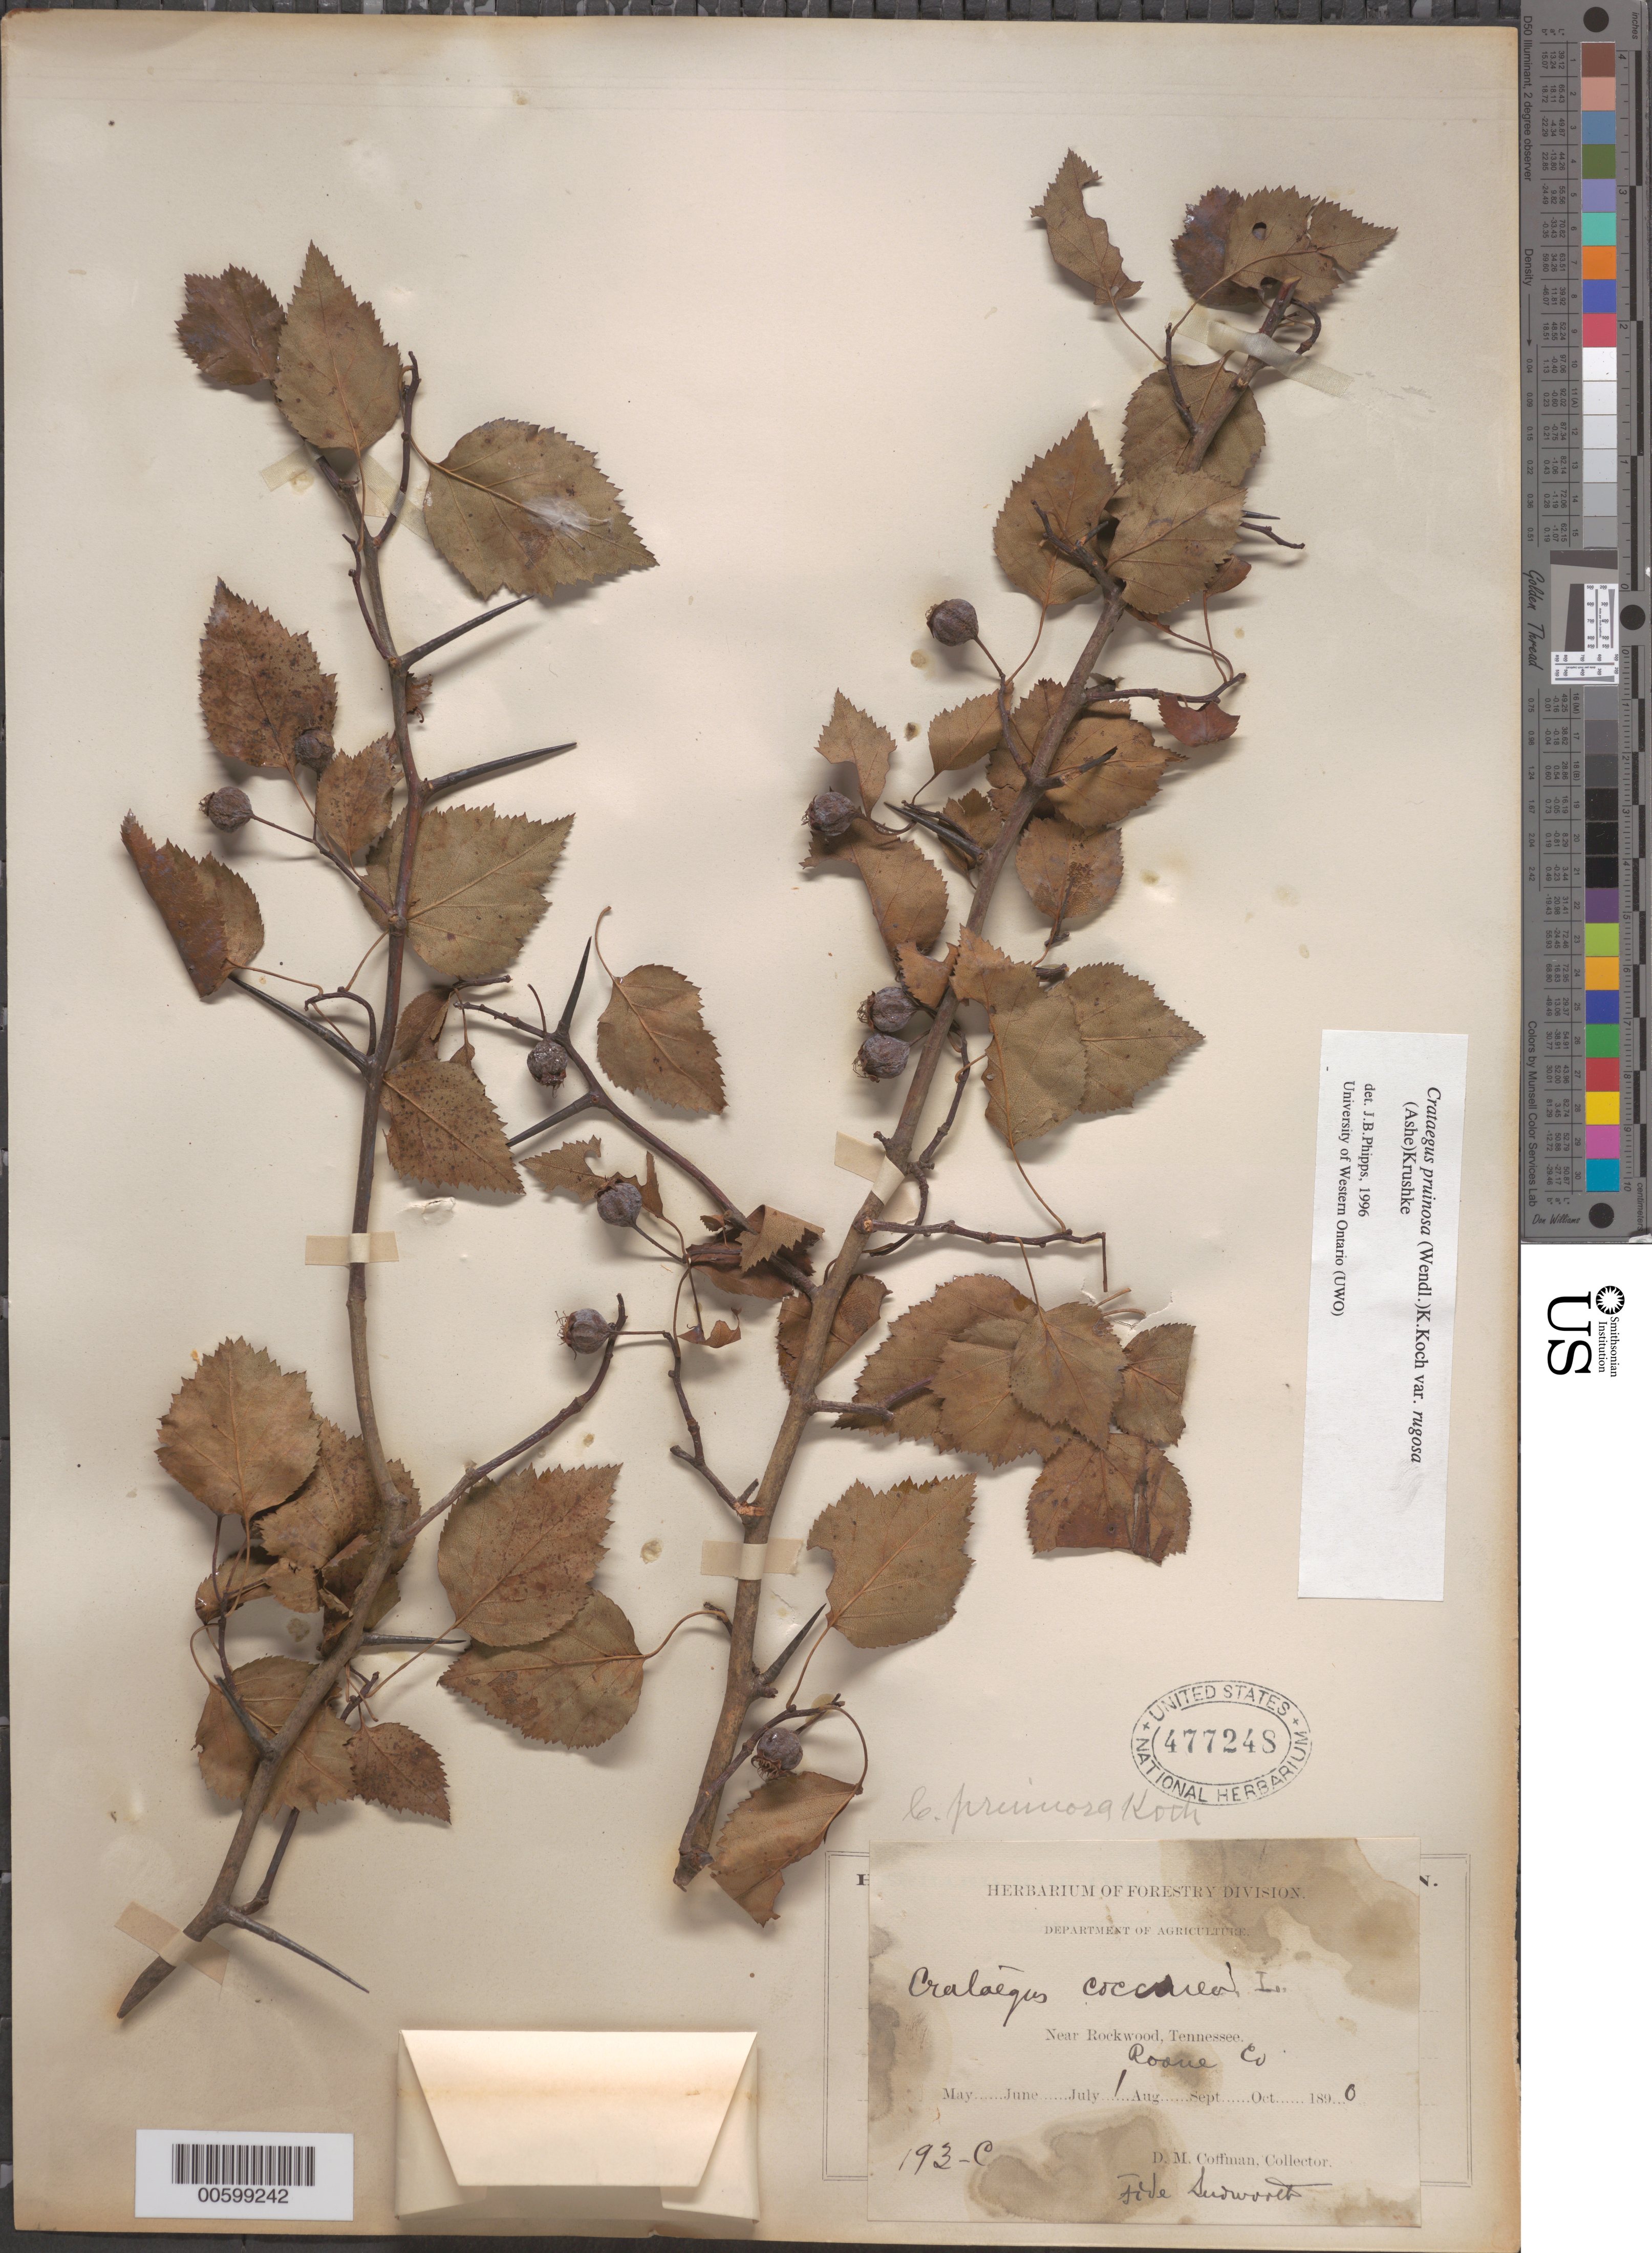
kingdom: Plantae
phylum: Tracheophyta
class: Magnoliopsida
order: Rosales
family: Rosaceae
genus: Crataegus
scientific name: Crataegus pruinosa var. rugosa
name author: (Ashe) Kruschke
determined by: Phipps, James B., (UWO), University of Western Ontario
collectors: D. M. Coffman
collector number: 193-C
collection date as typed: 01 Jul 1890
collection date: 1890-07-01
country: United States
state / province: Tennessee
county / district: Roane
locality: Near Rockwood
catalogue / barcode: US 477248